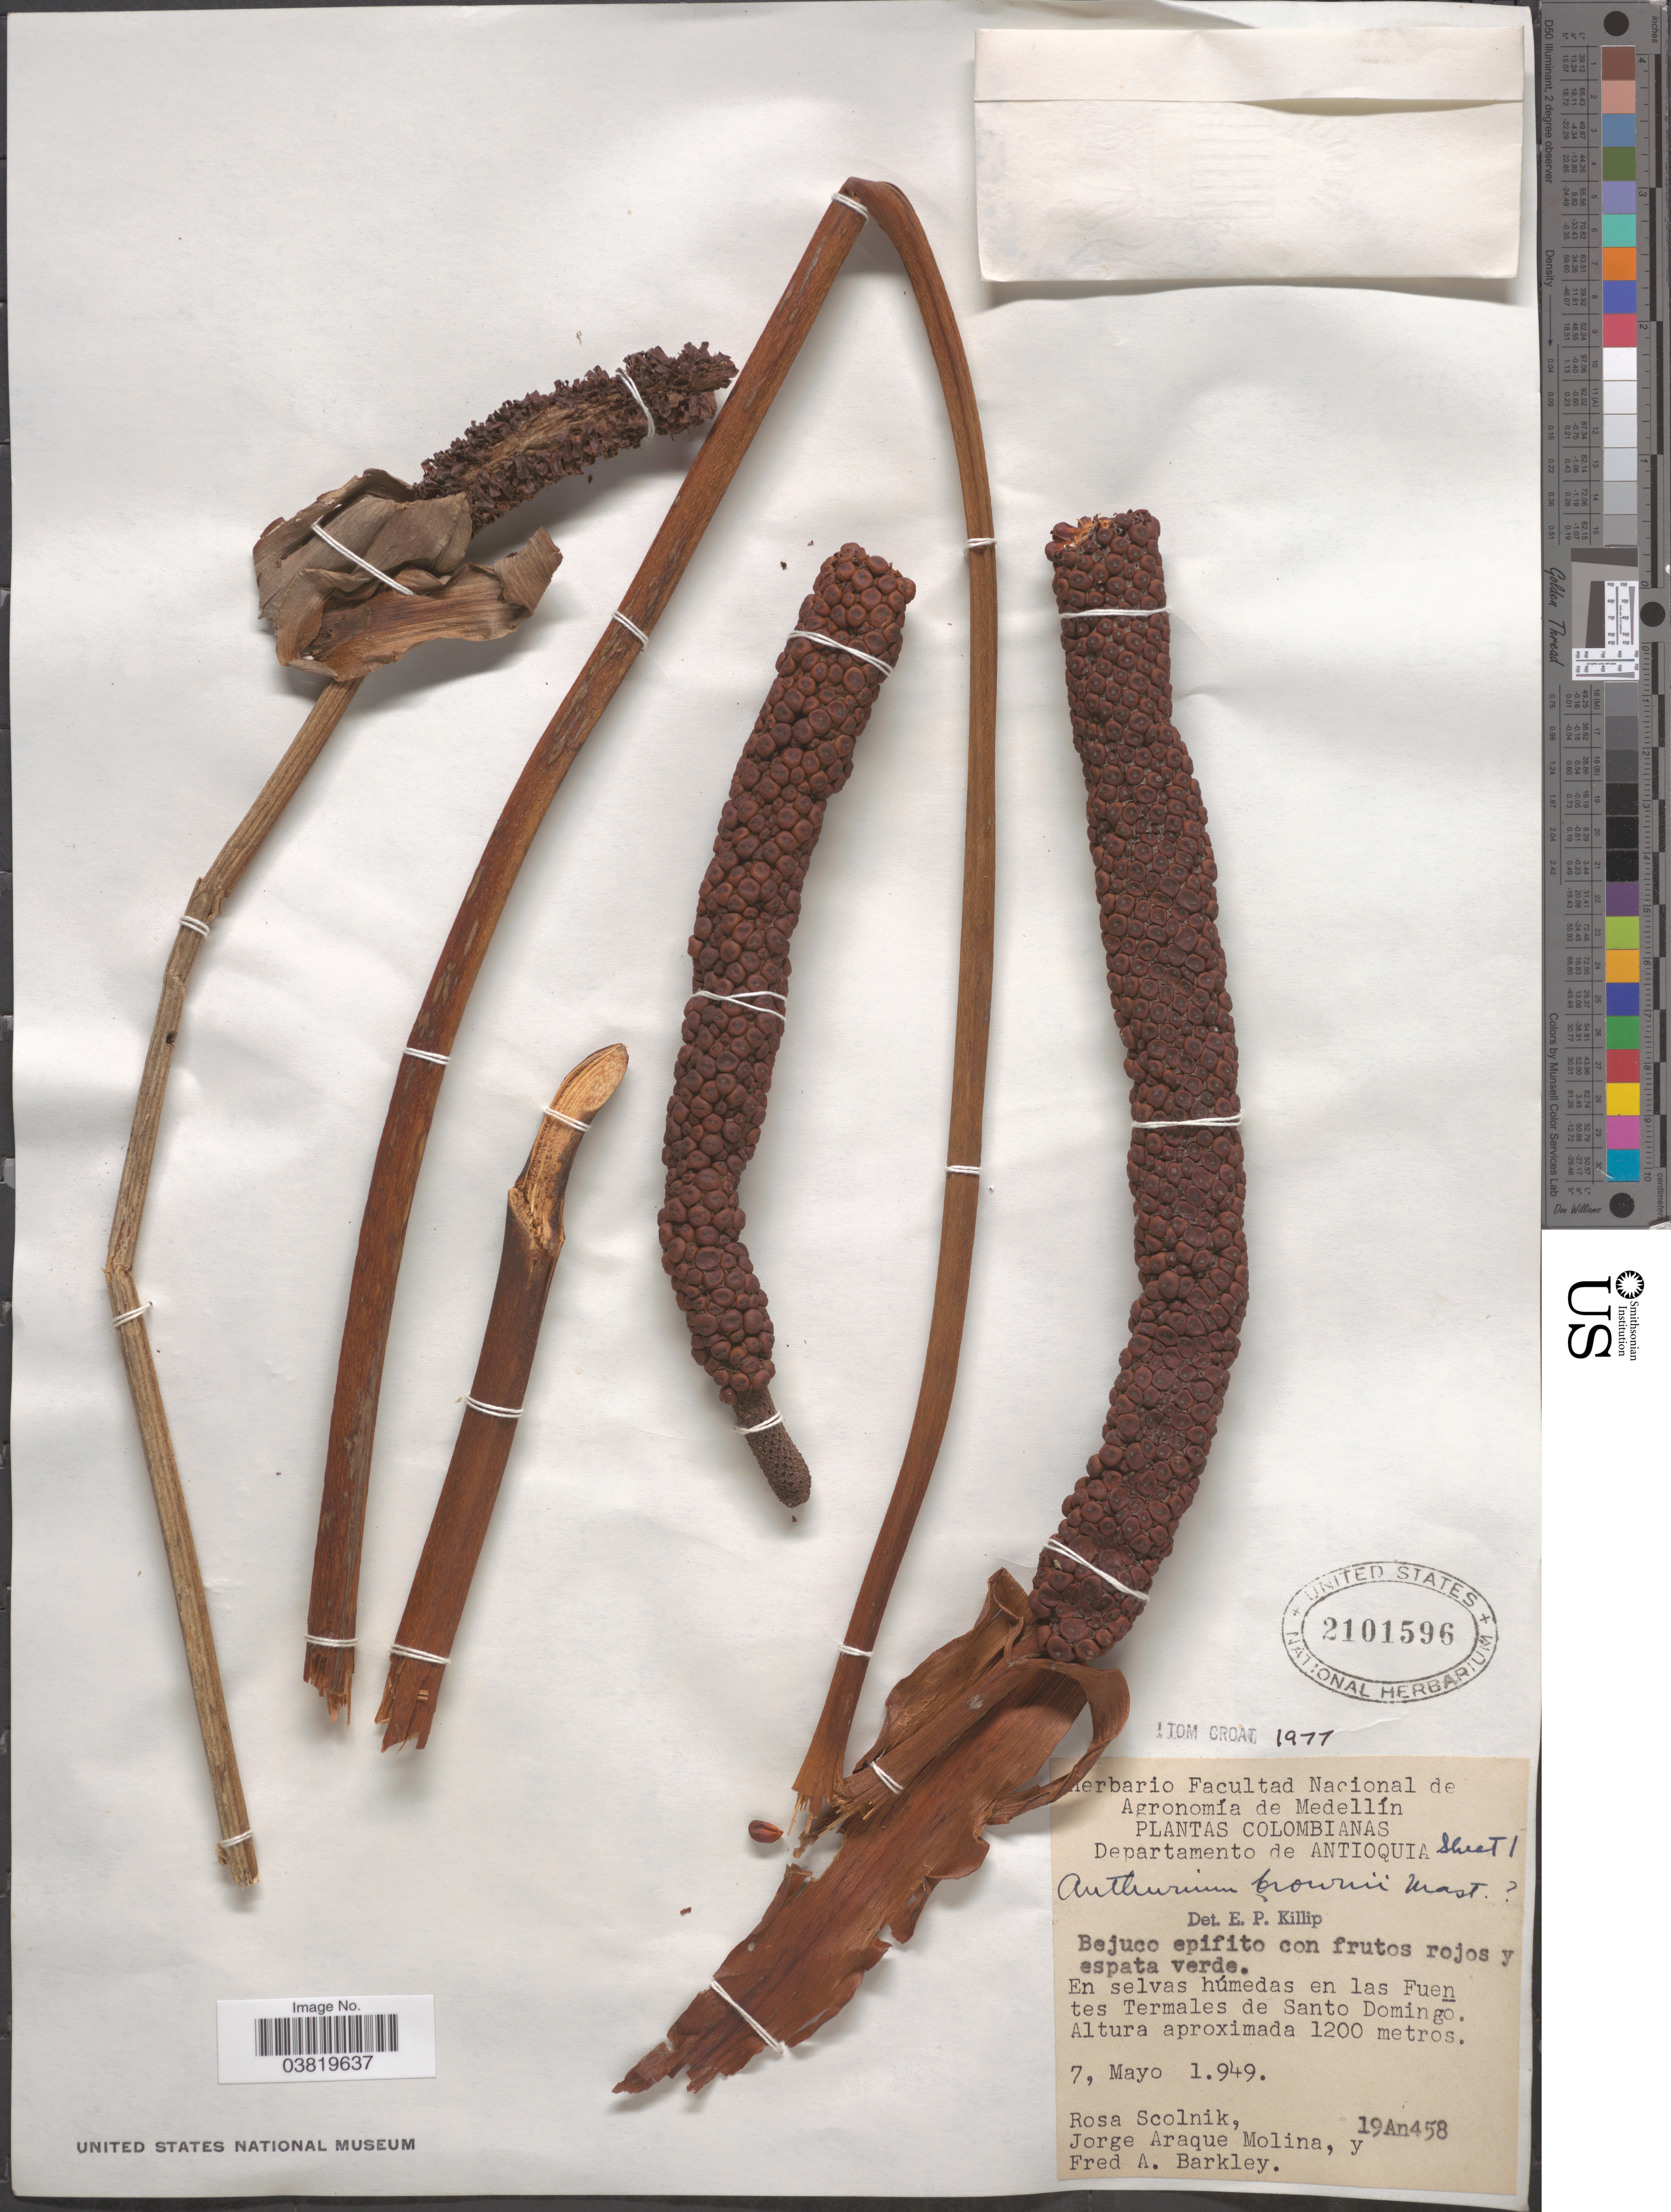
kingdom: Plantae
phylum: Tracheophyta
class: Liliopsida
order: Alismatales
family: Araceae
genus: Anthurium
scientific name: Anthurium brownii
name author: Mast.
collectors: R. Scolnik, J. Araque Molina & F. A. Barkley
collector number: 19An458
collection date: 1949-05-07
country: Colombia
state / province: Antioquia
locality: Departamento de Antioquia. En las Fuentes Termales de Santo Domingo.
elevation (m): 1200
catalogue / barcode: US 2101596